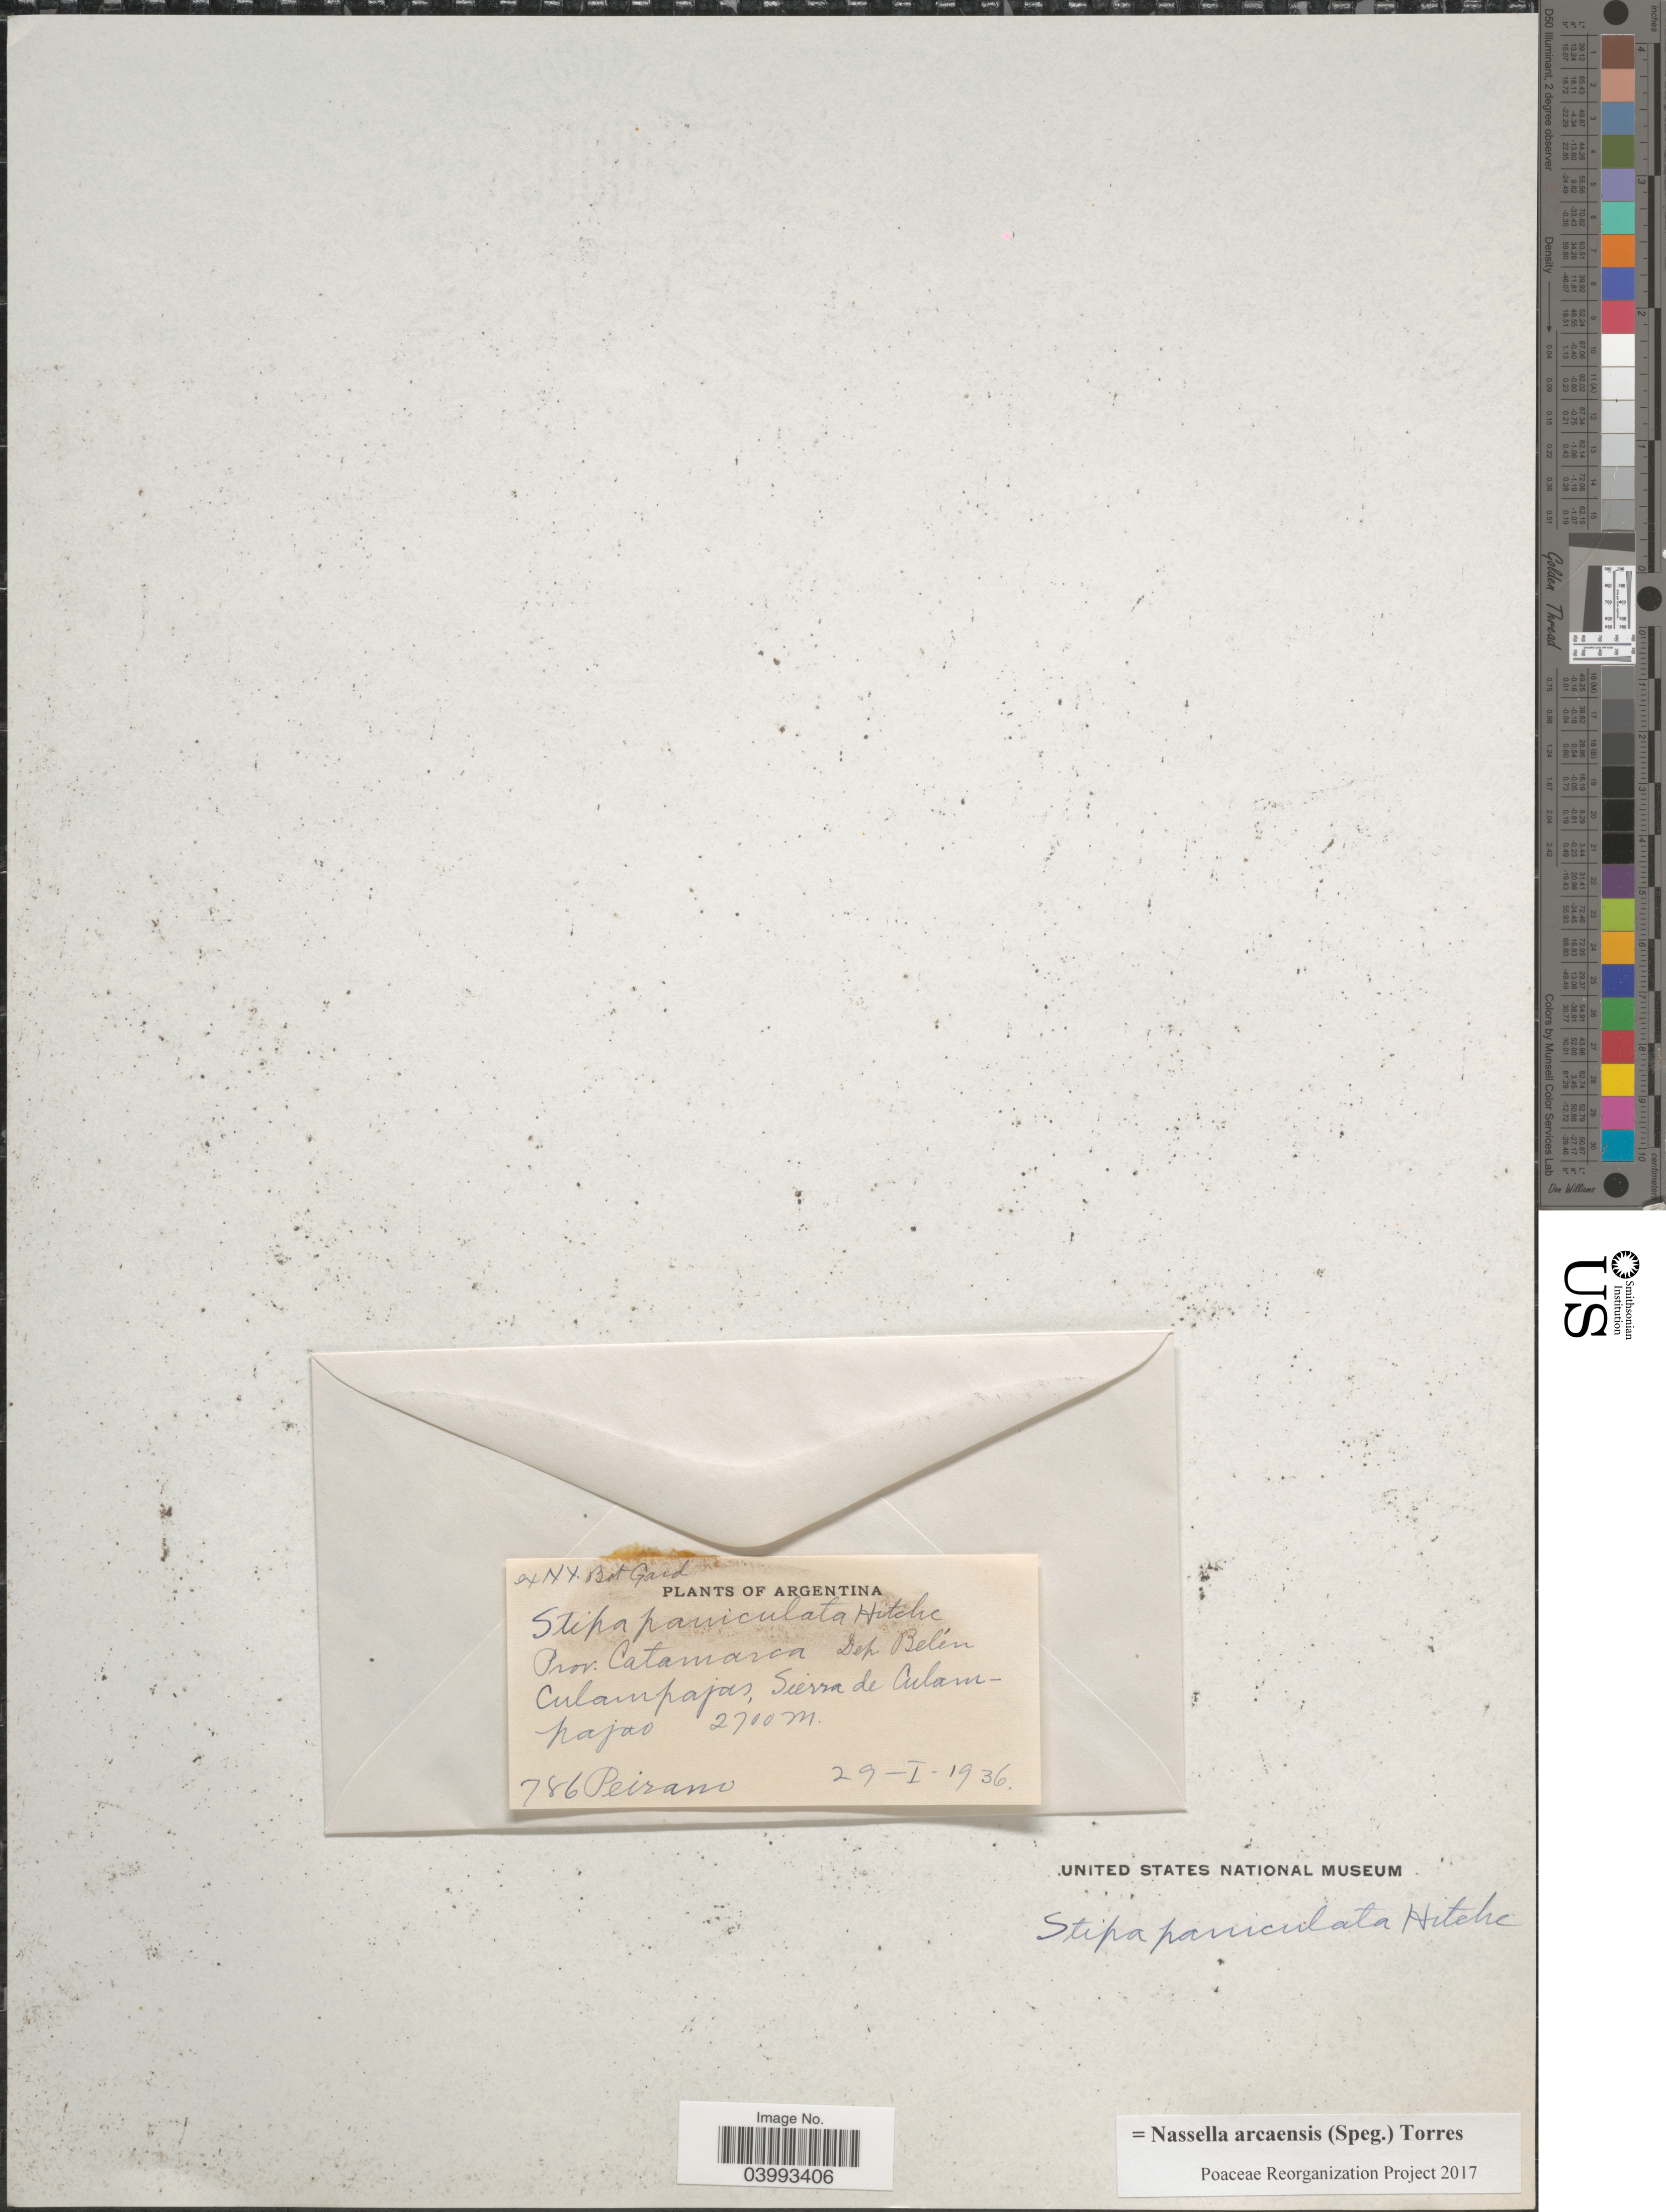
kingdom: Plantae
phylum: Tracheophyta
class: Liliopsida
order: Poales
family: Poaceae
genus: Nassella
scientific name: Nassella arcaensis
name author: (Speg.) A.M. Torres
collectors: Peirano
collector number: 786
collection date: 1936-01-29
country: Argentina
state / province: Catamarca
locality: Dep. Belín. Culampajas, Sierra de Culampajao.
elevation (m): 2700